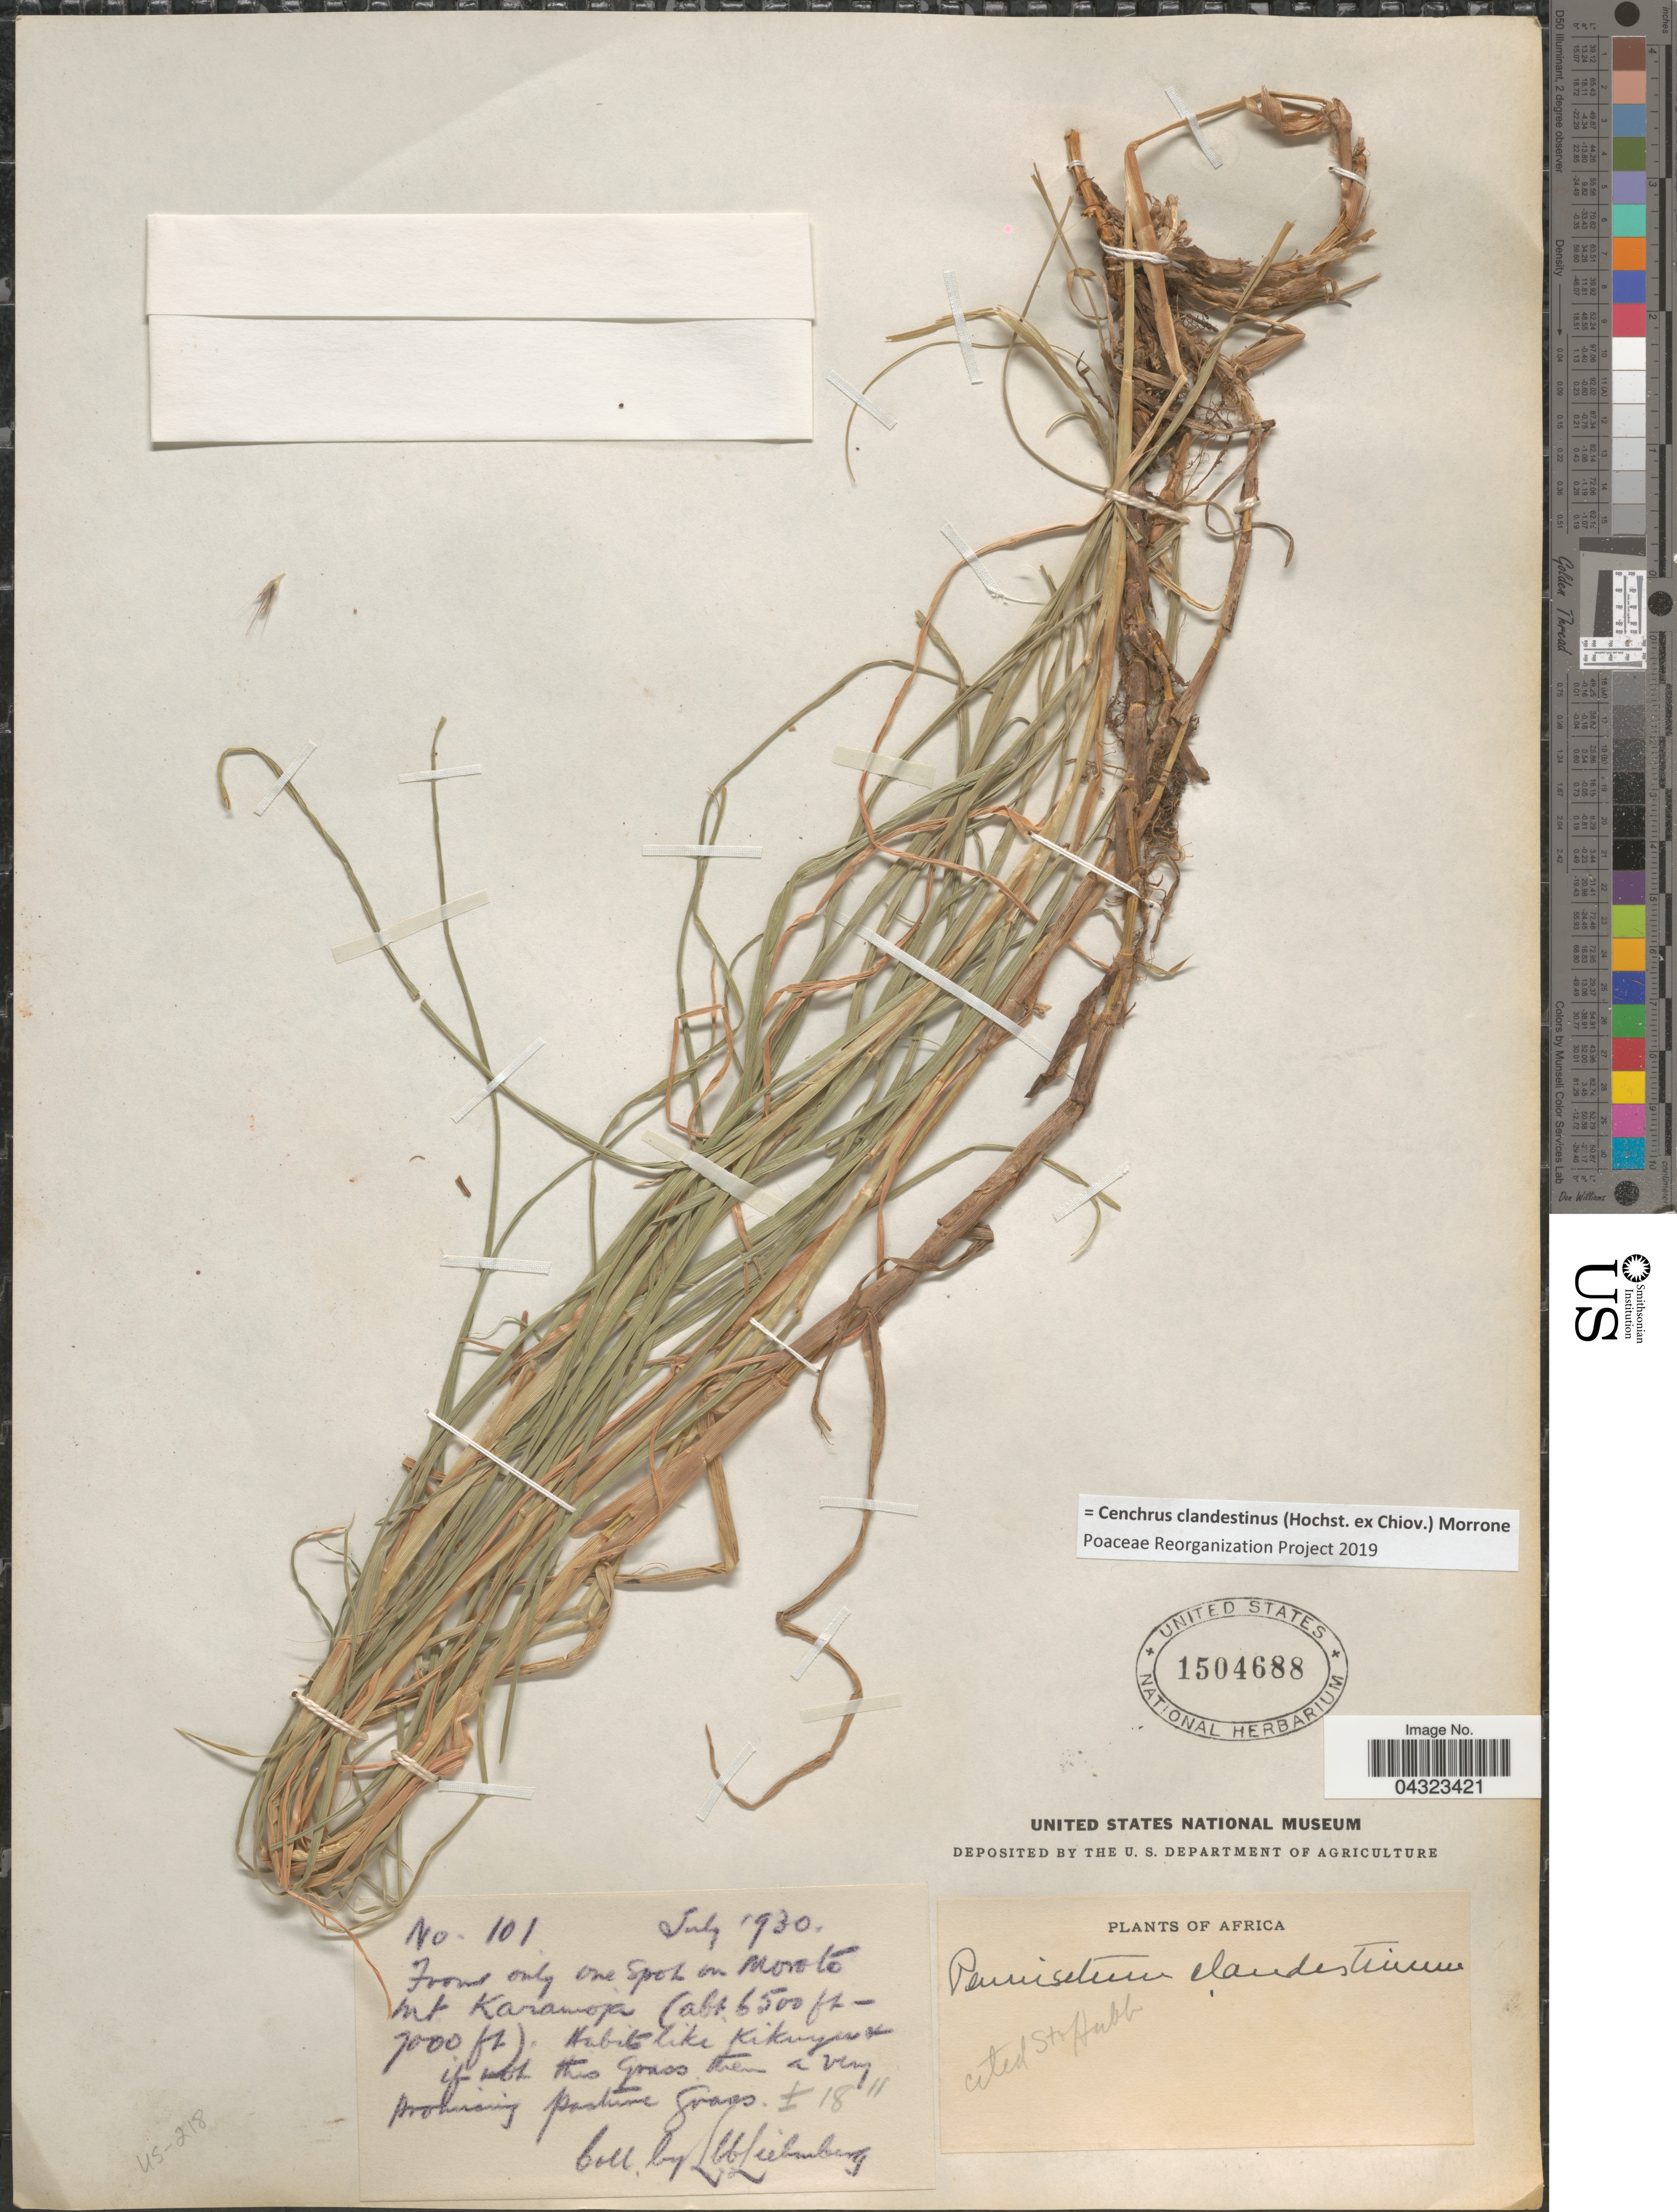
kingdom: Plantae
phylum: Tracheophyta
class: Liliopsida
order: Poales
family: Poaceae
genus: Cenchrus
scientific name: Cenchrus clandestinus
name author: (Hochst. & Chiov.) Morrone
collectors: L. Liebenberg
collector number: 101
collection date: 1930-07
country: Uganda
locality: Moroto Mt. Karamoja.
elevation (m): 1981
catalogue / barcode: US 1504688